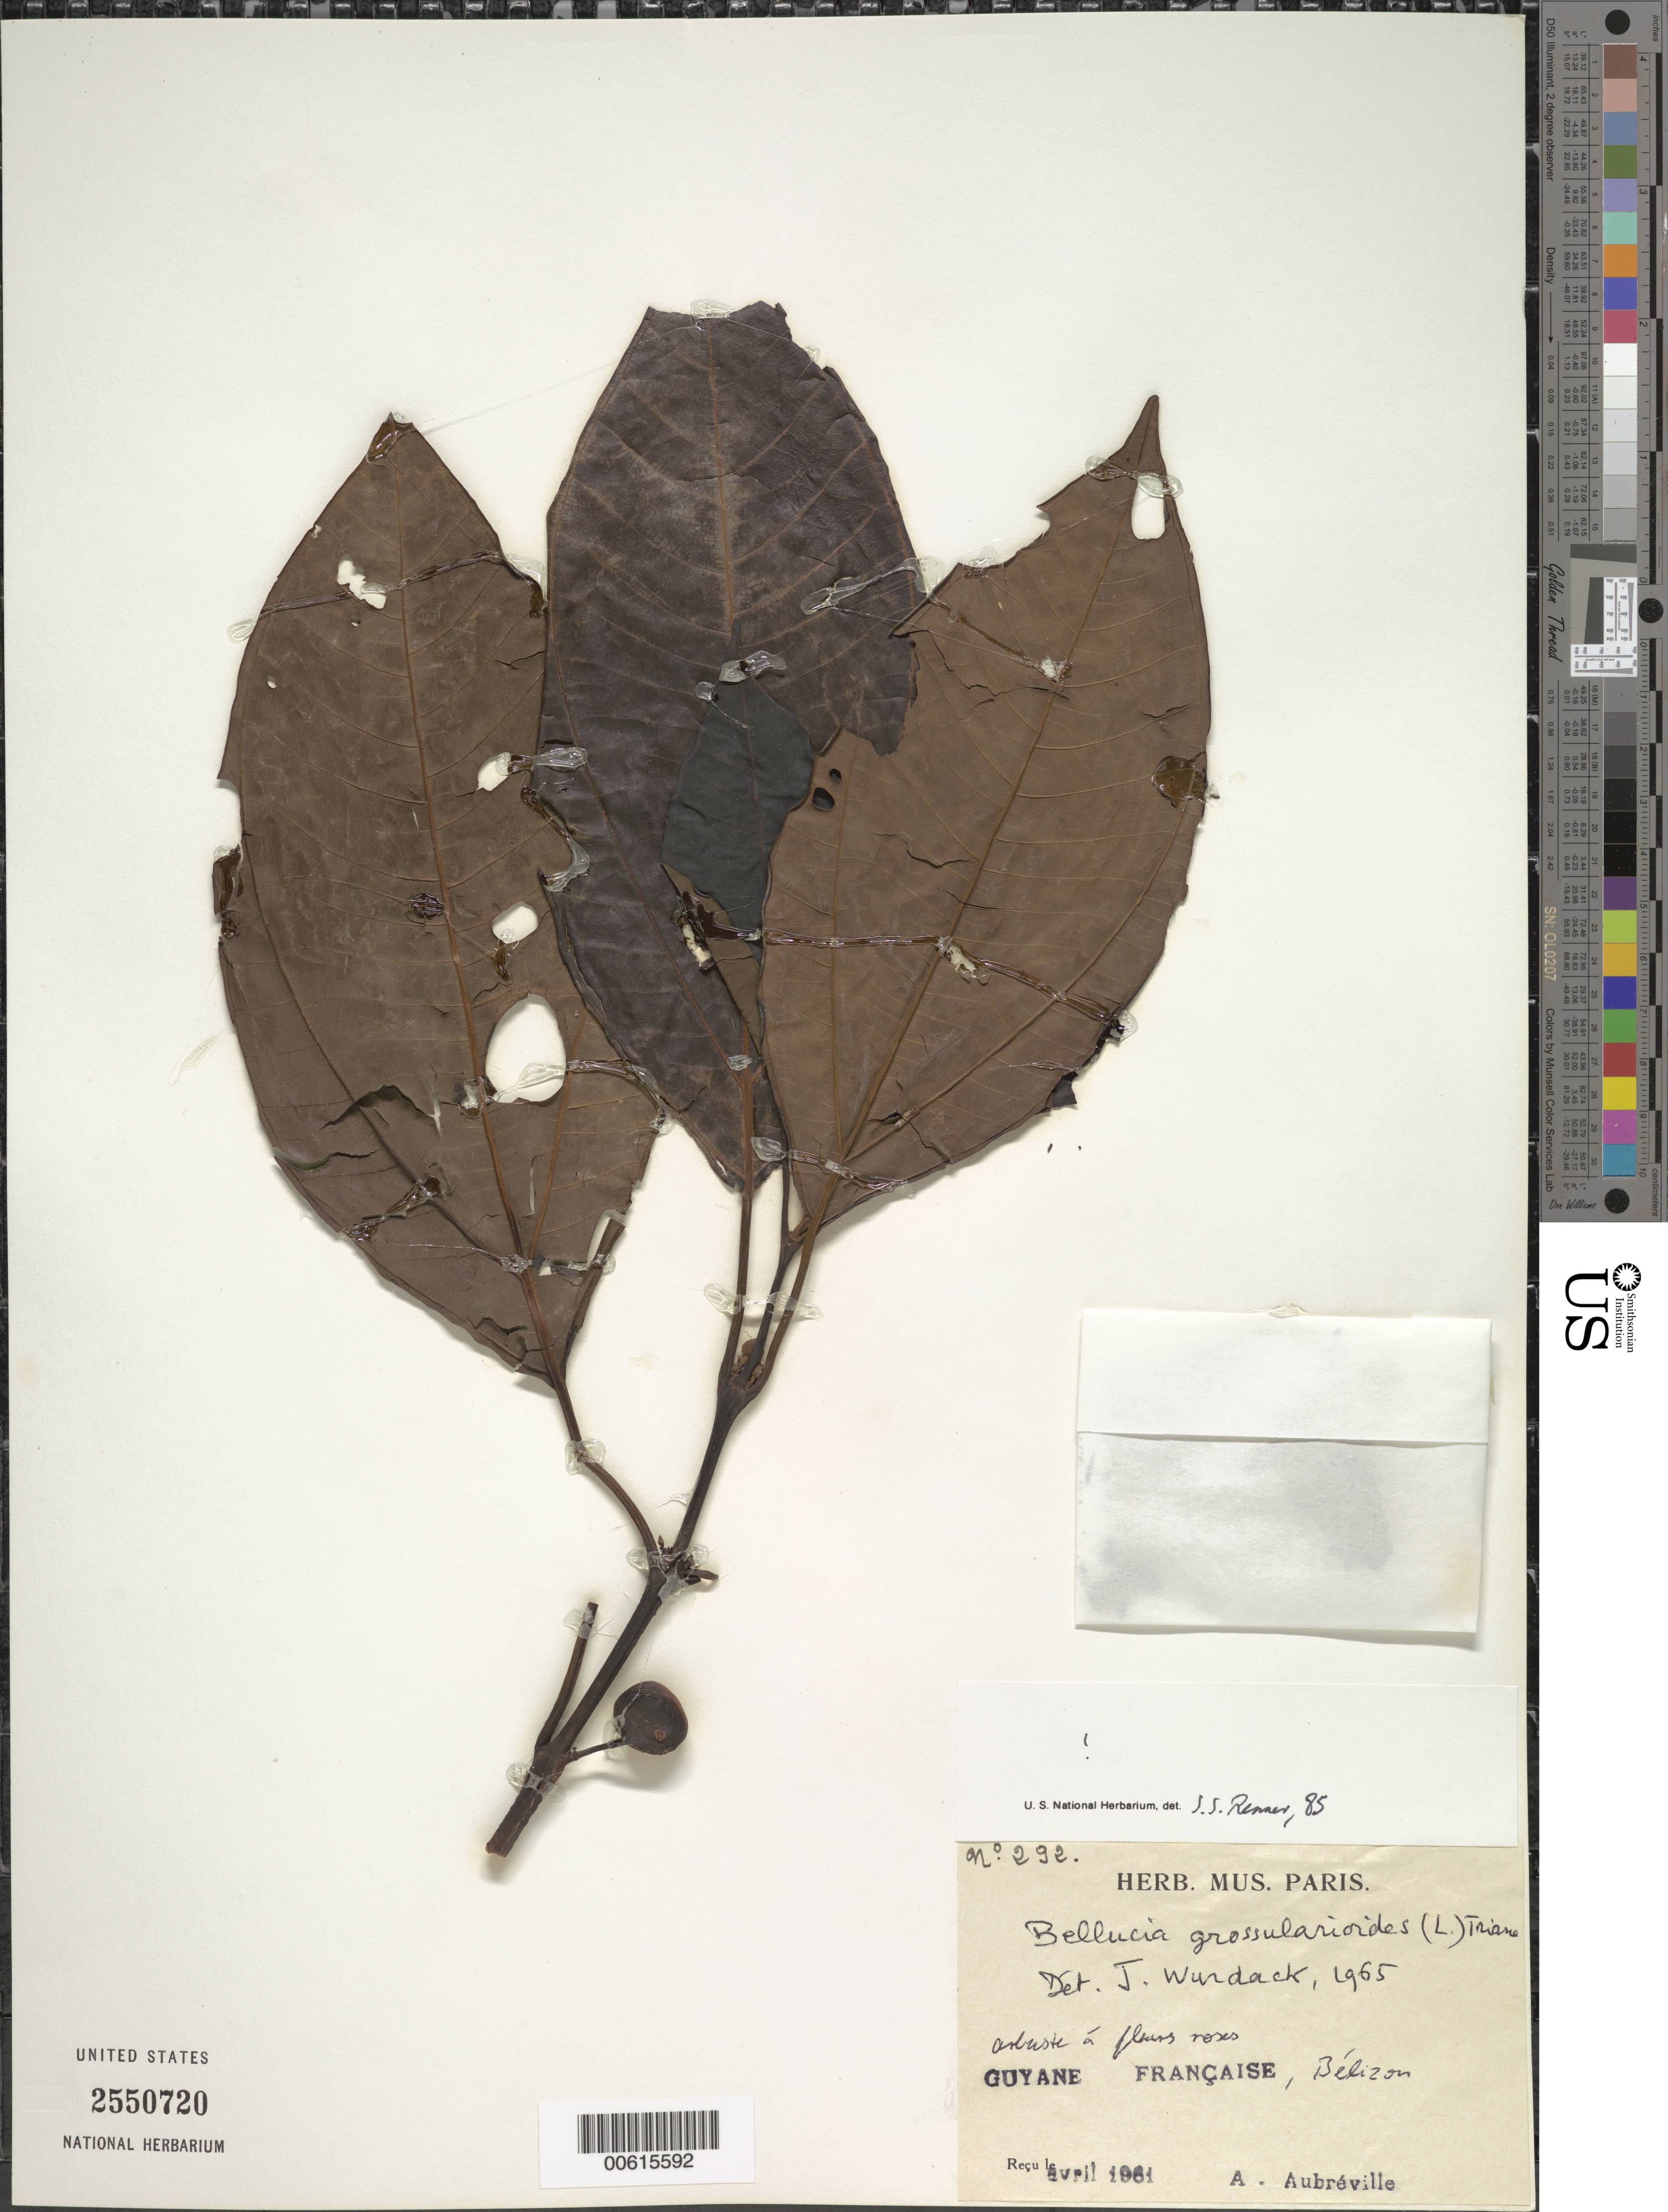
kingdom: Plantae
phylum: Tracheophyta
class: Magnoliopsida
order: Myrtales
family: Melastomataceae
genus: Bellucia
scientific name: Bellucia grossularioides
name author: (L.) Triana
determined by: Renner, S. S.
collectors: A. Aubréville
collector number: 292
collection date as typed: Apr-61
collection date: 1961-04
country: French Guiana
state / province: Inini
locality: Bélizon, Comté R.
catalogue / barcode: US 2550720